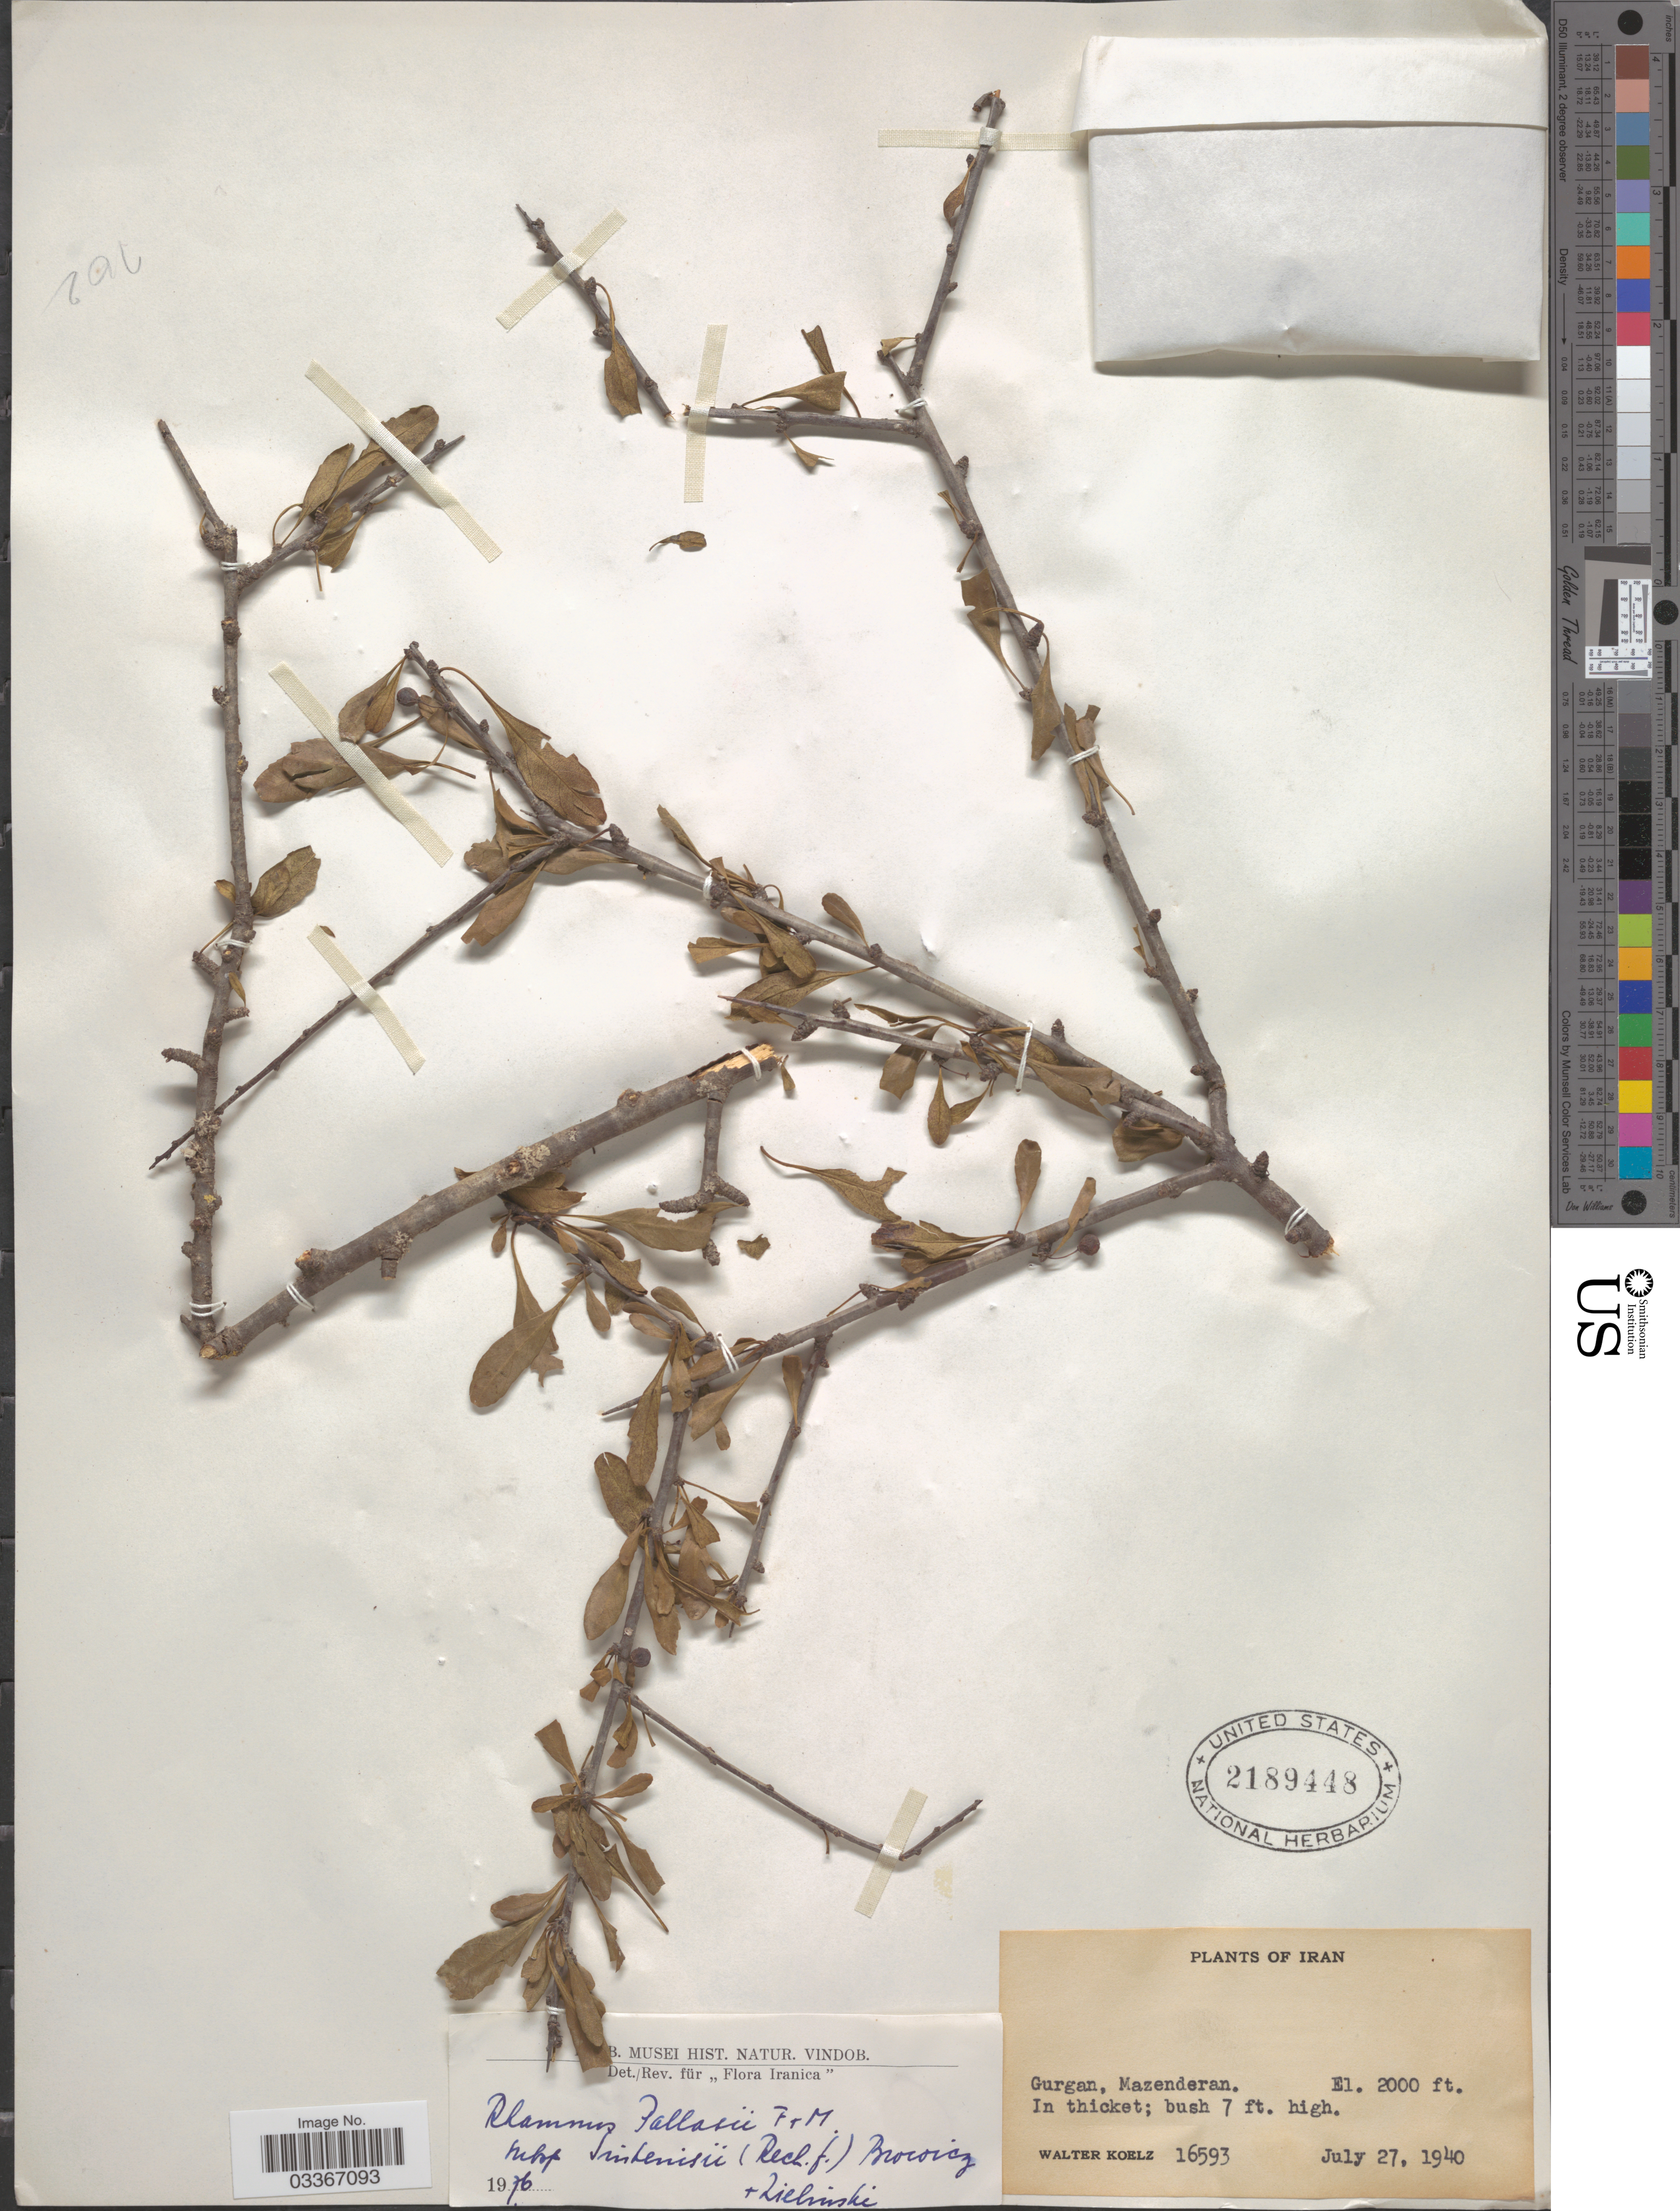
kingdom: Plantae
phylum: Tracheophyta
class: Magnoliopsida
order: Rosales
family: Rhamnaceae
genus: Rhamnus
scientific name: Rhamnus pallasii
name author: Fisch. & C.A. Mey.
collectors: W. N. Koelz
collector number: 16593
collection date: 1940-07-27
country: Iran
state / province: Mazandaran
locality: Gurgan, Mazenderan.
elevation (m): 610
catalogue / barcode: US 2189448